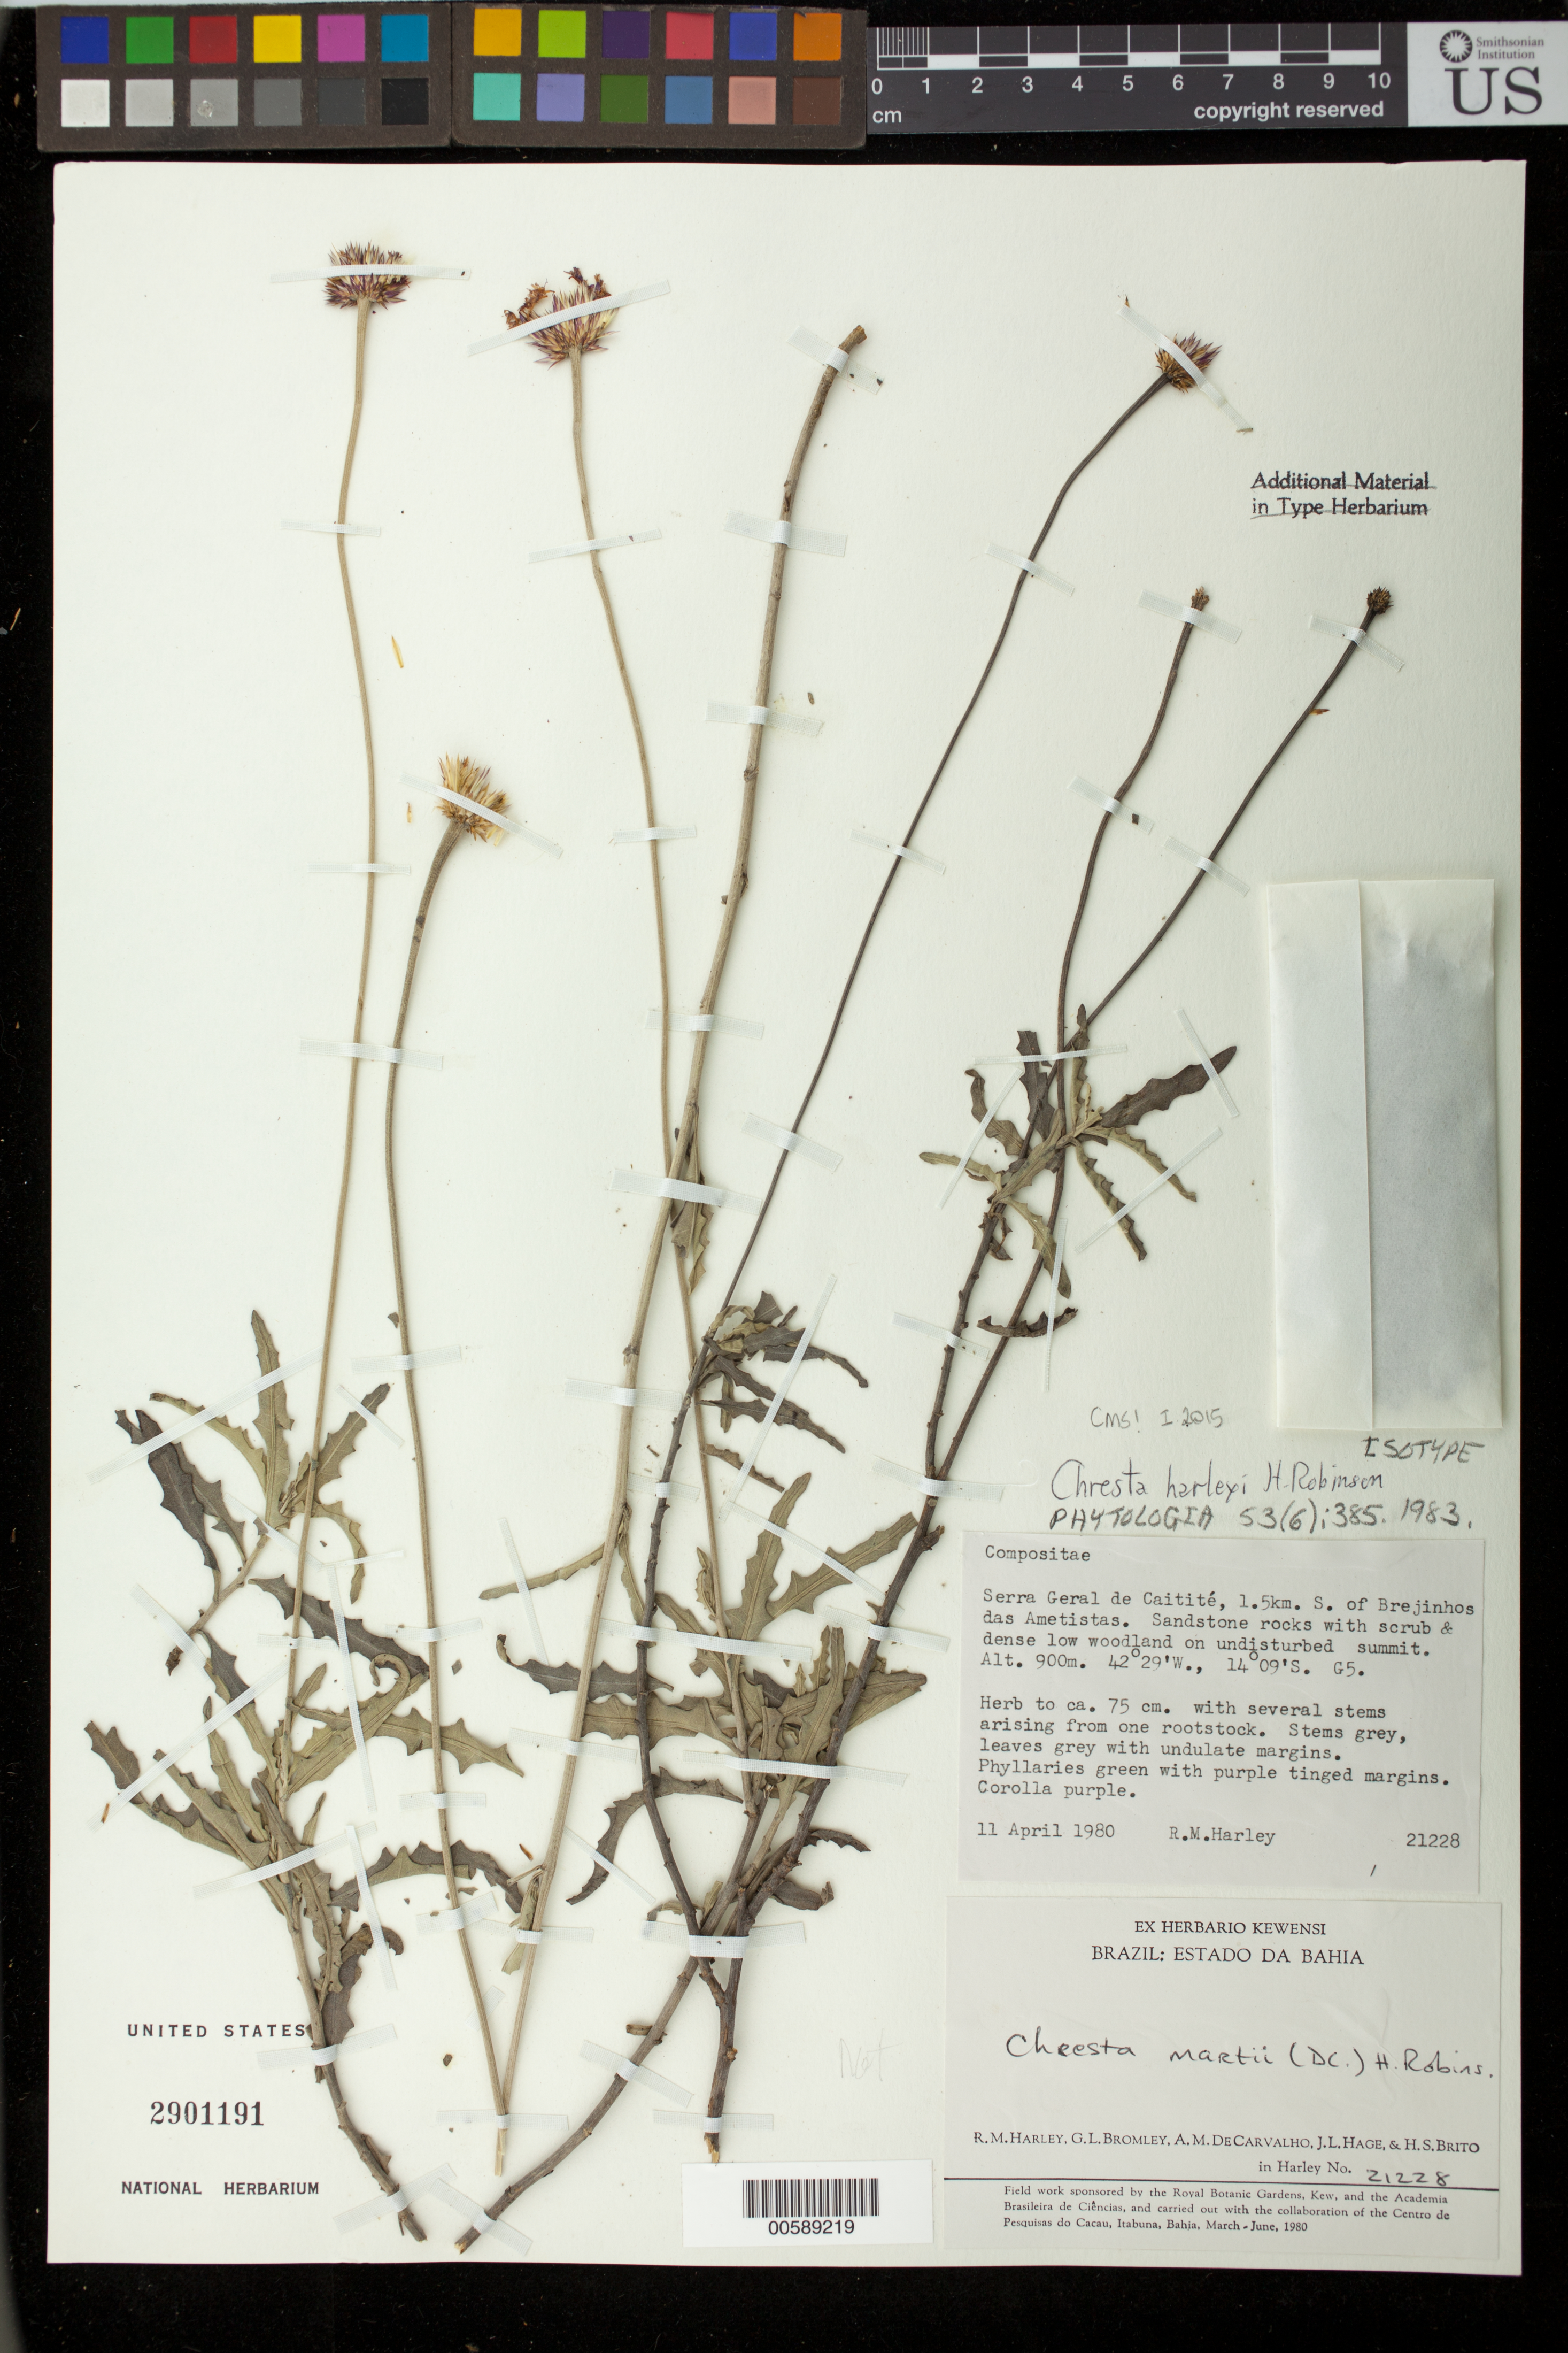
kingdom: Plantae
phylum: Tracheophyta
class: Magnoliopsida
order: Asterales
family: Asteraceae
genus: Chresta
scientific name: Chresta harleyi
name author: H. Rob.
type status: Isotype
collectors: R. M. Harley, G. L. Bromley, A. M. Carvalho, J. Hage & H. S. Brito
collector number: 21228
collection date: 1980-04-11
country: Brazil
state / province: Bahia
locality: Serra Geral de Caitité, 1.5km S. of Brejinhos das Ametistas. Sandstone rocks with scrub & dense low woodland on undisturbed summit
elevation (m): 900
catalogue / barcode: US 2901191